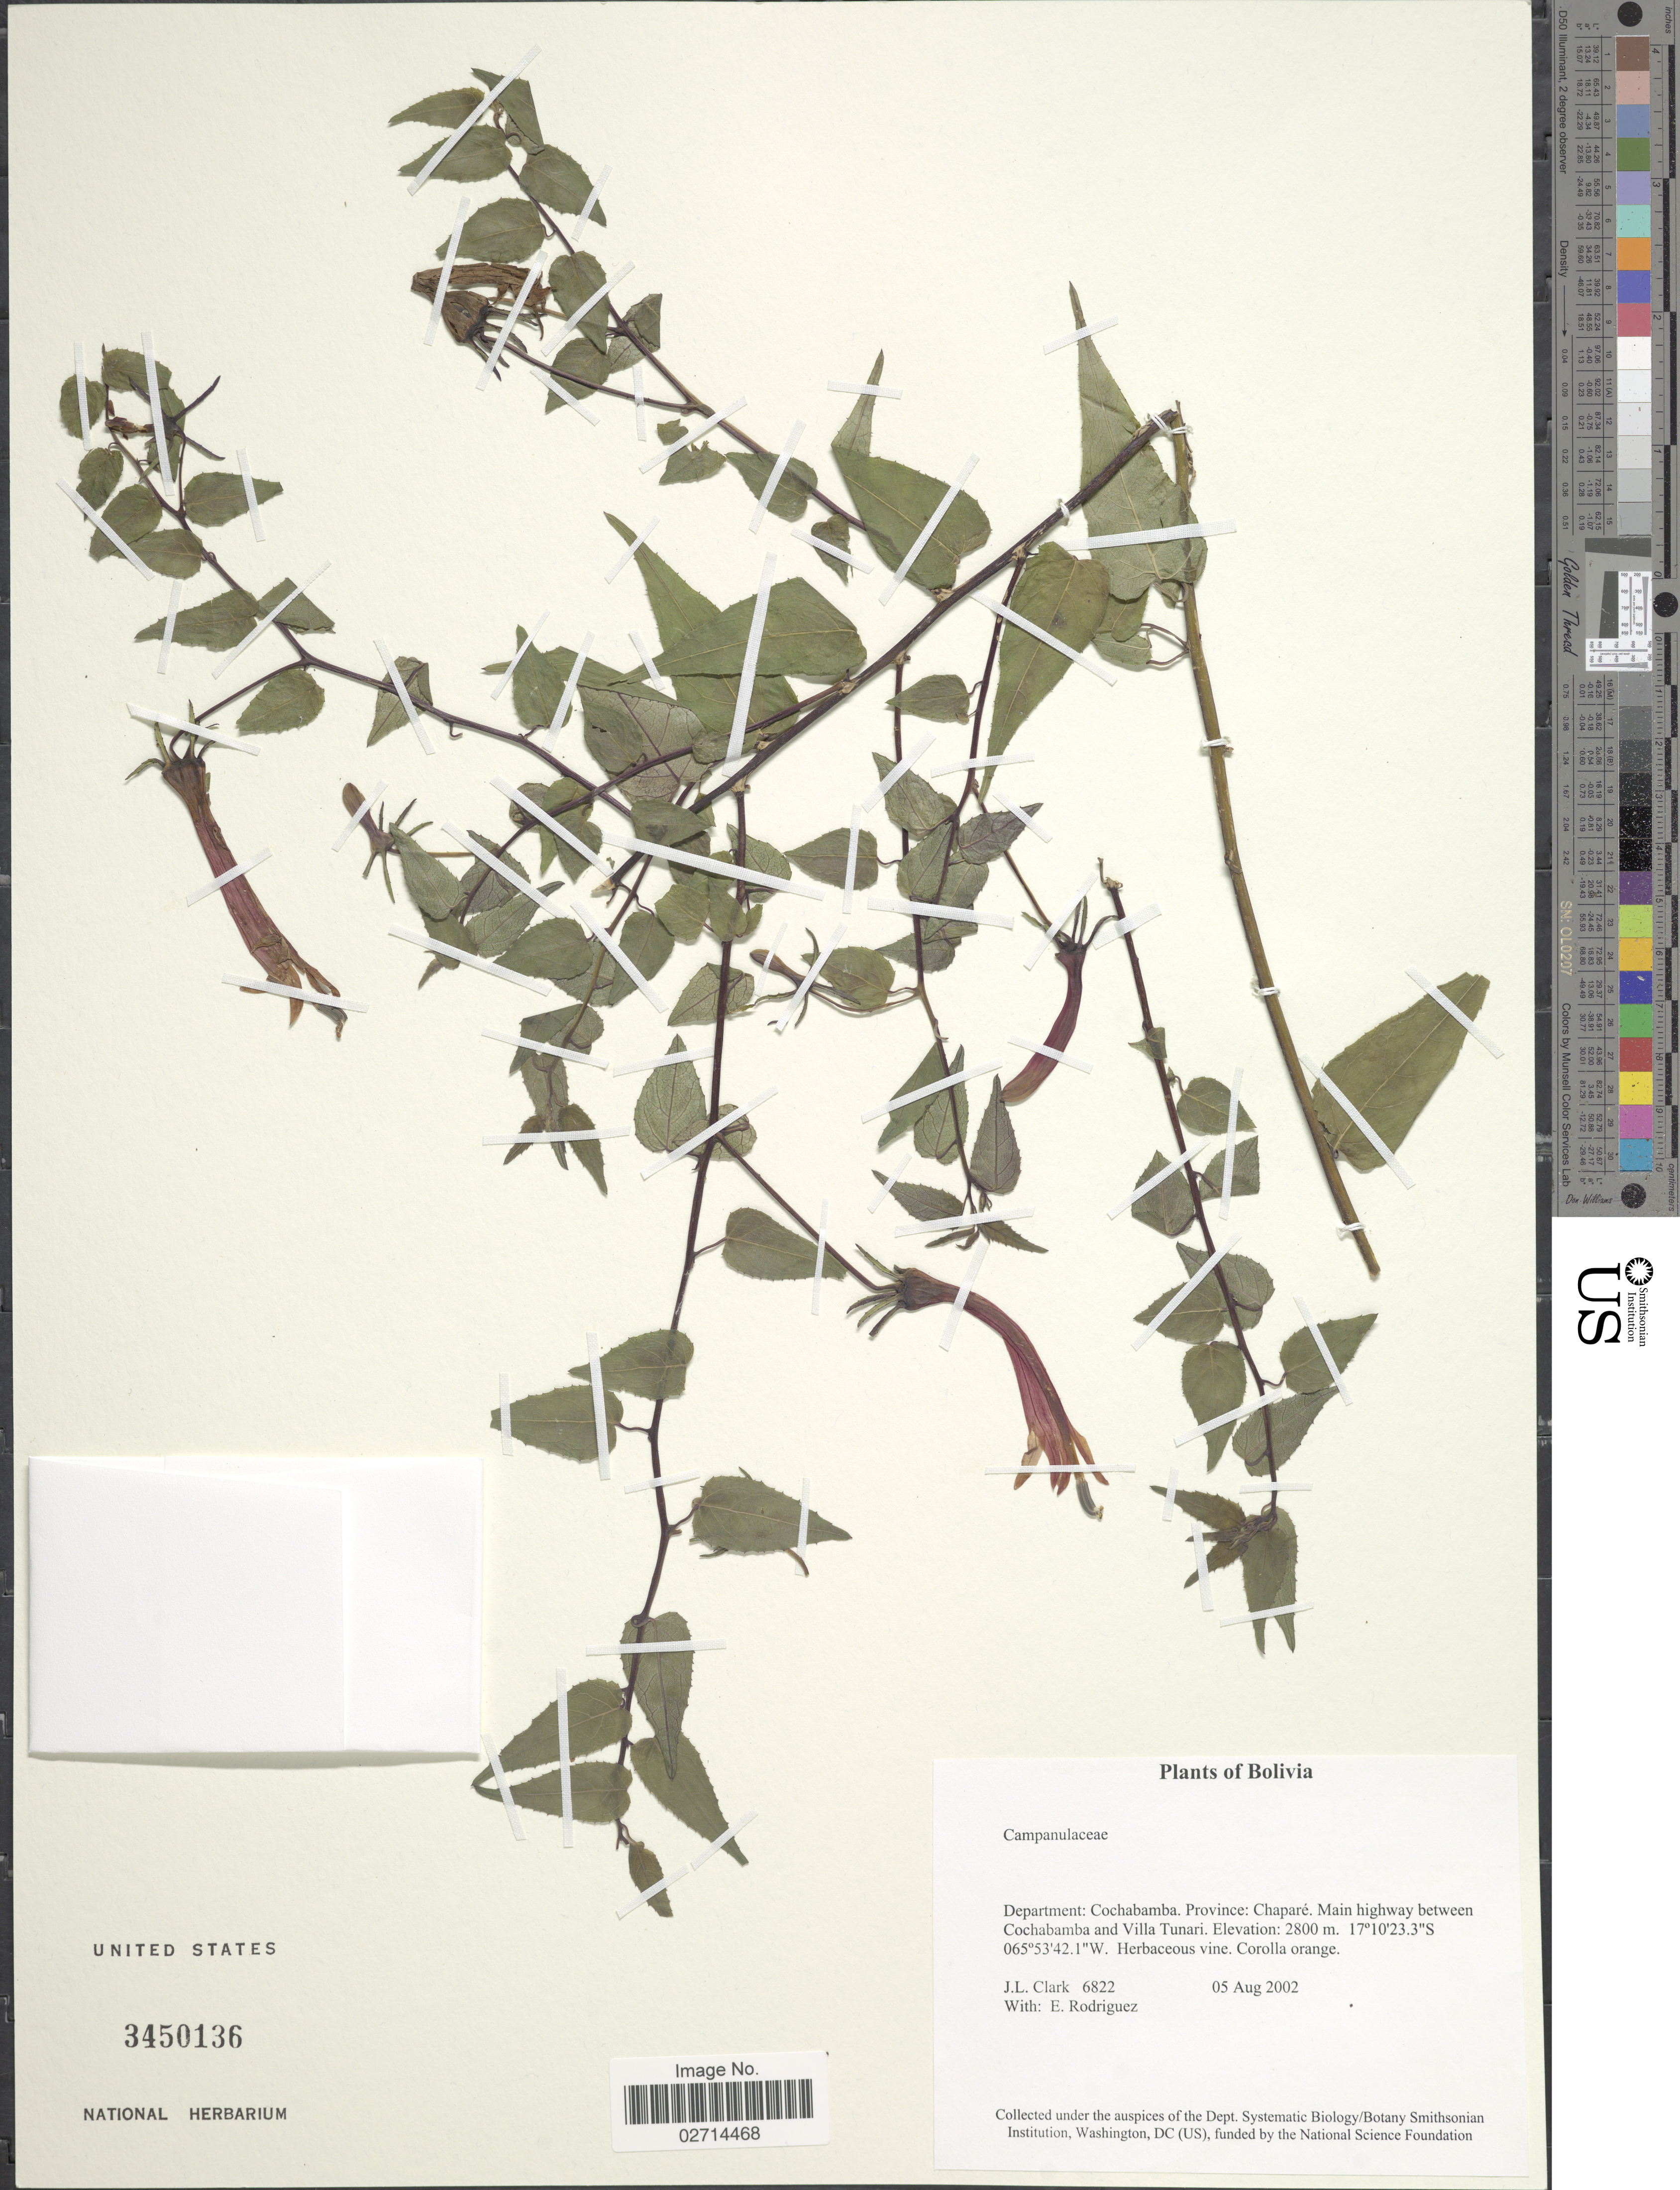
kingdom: Plantae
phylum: Tracheophyta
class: Magnoliopsida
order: Asterales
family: Campanulaceae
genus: Siphocampylus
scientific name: Siphocampylus sp.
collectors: J. L. Clark & E. Rodriguez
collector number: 6822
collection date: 2002-08-05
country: Bolivia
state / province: Cochabamba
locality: Province: Chapare, Main highway between Cochabamba and Villa Tunari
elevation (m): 2800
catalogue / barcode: US 3450136